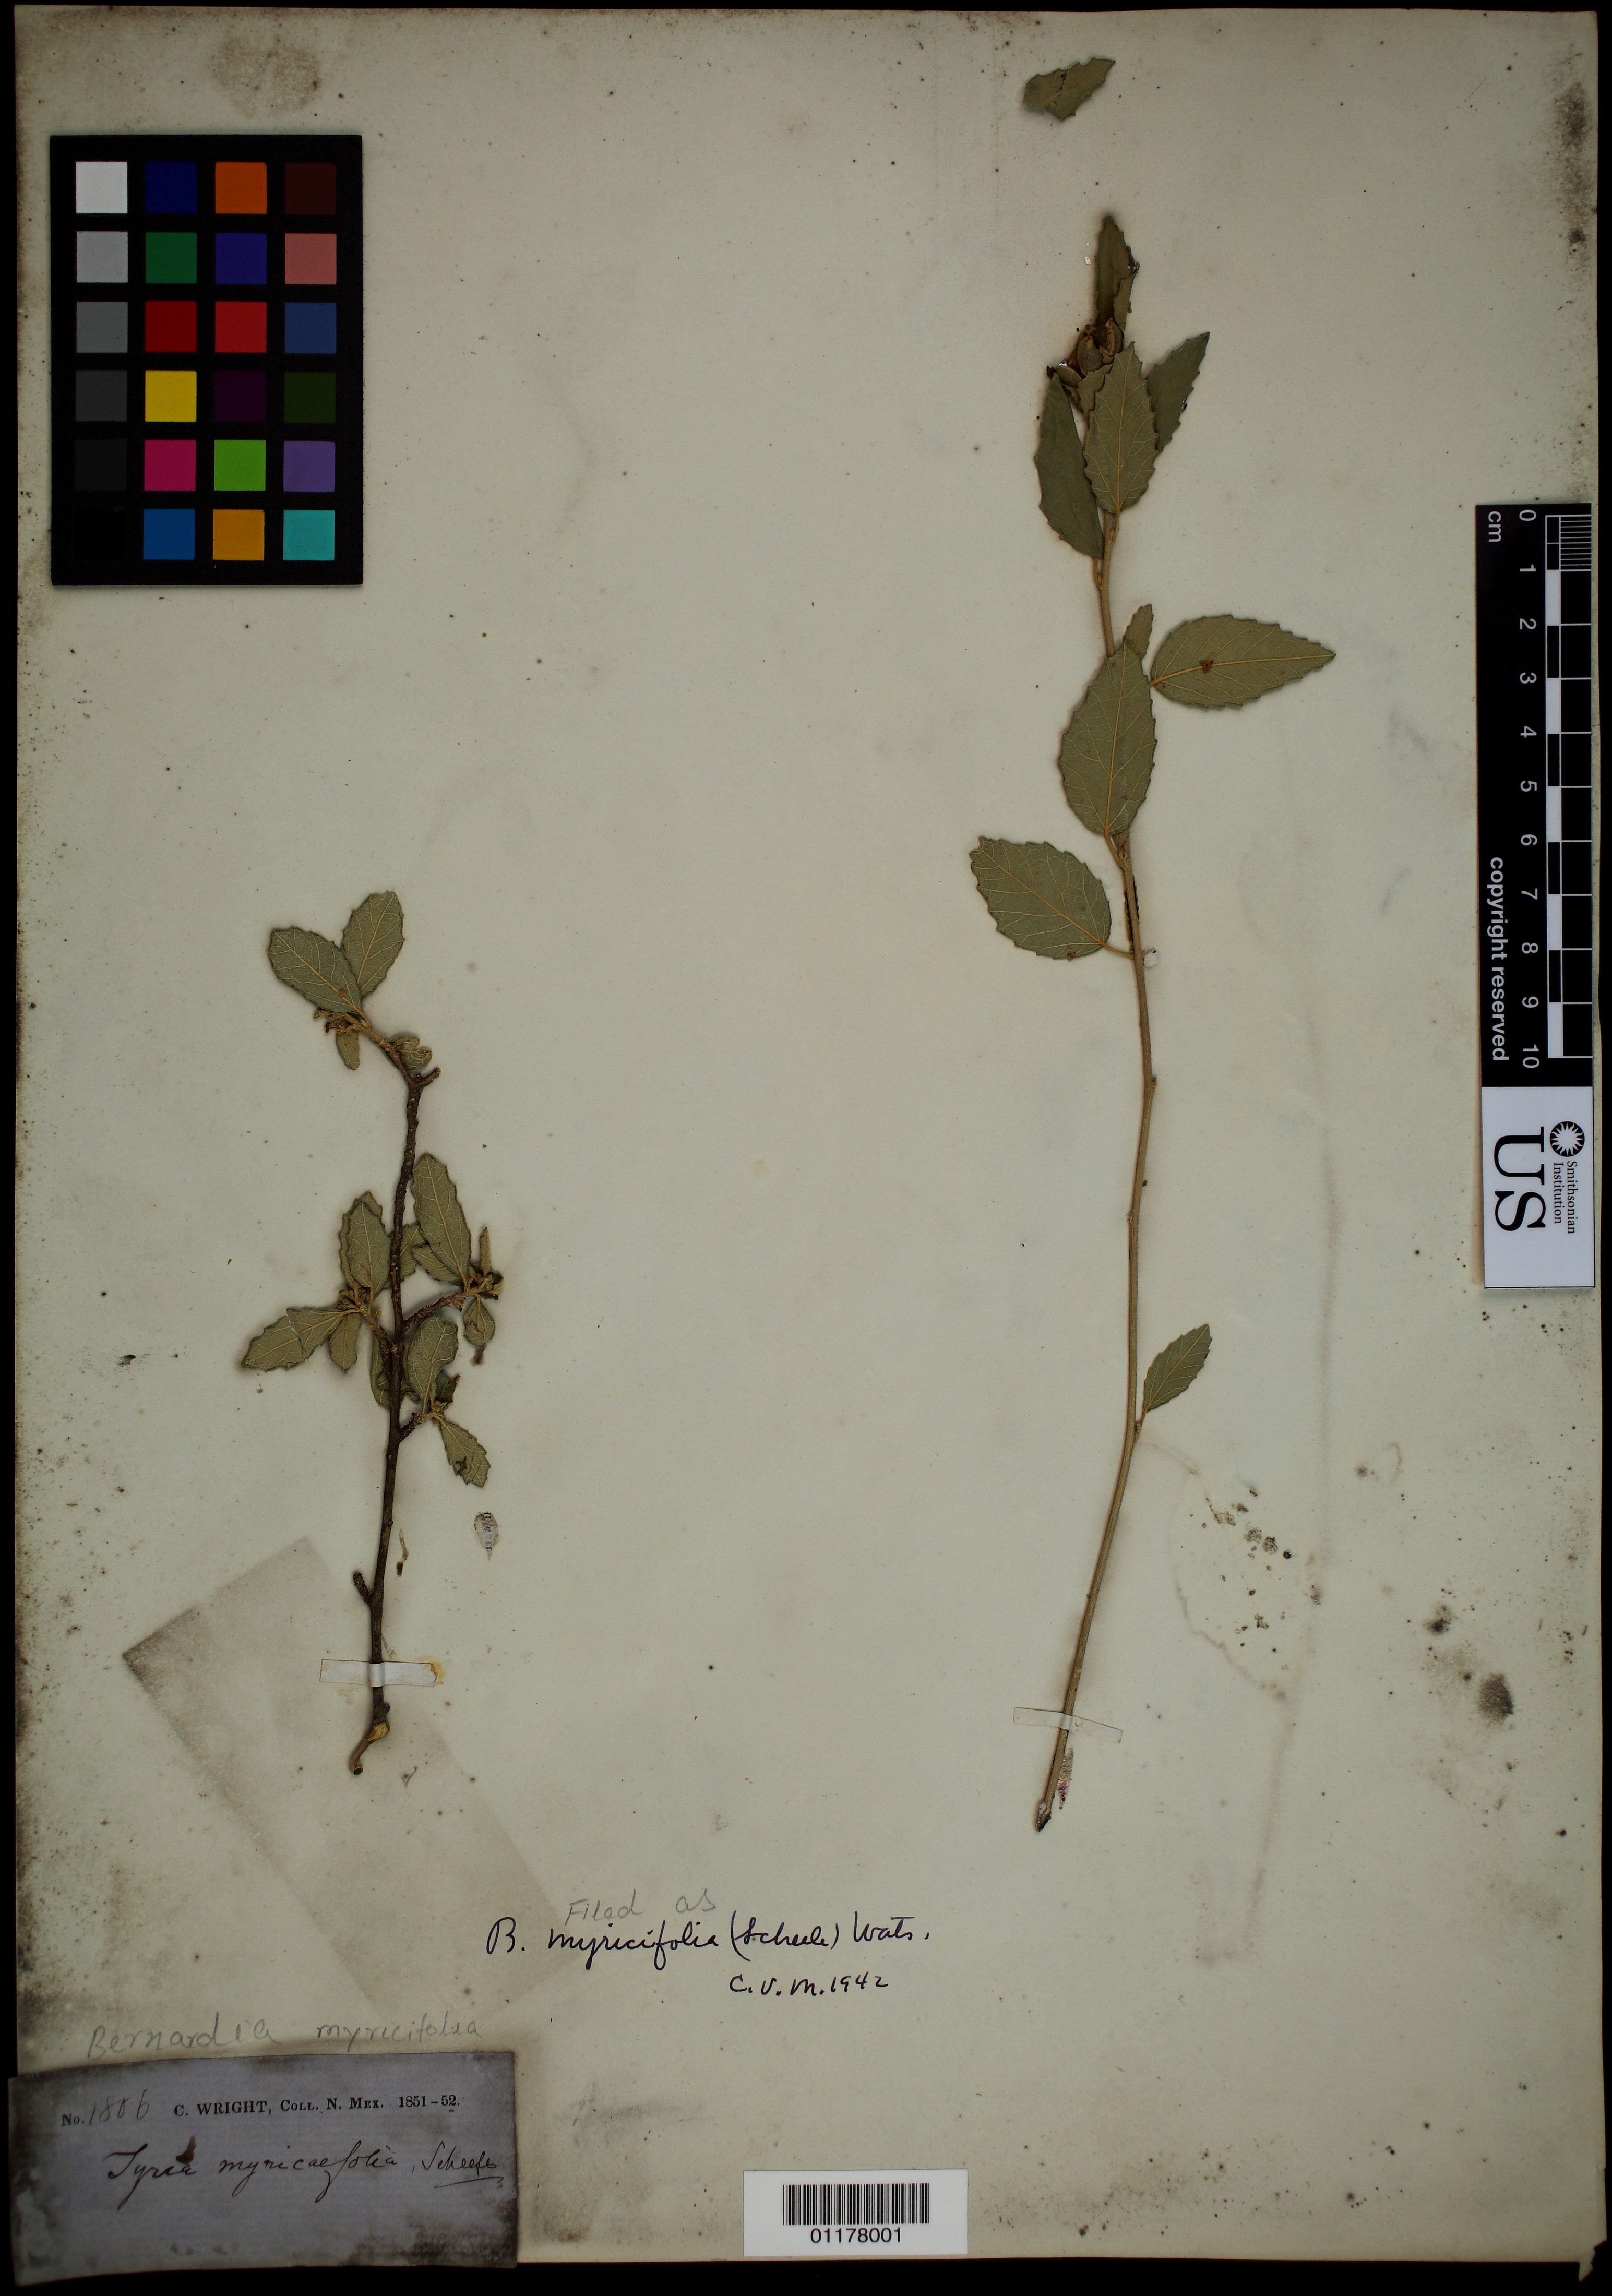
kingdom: Plantae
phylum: Tracheophyta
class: Magnoliopsida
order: Malpighiales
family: Euphorbiaceae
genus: Bernardia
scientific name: Bernardia myricifolia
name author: (Scheele) S. Watson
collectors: C. Wright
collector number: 1806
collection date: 1851/1852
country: United States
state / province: New Mexico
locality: "N. Mex." [=northern Mexico or New Mexico? either way possibly referring to present-day Arizona or Texas]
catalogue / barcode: US 1